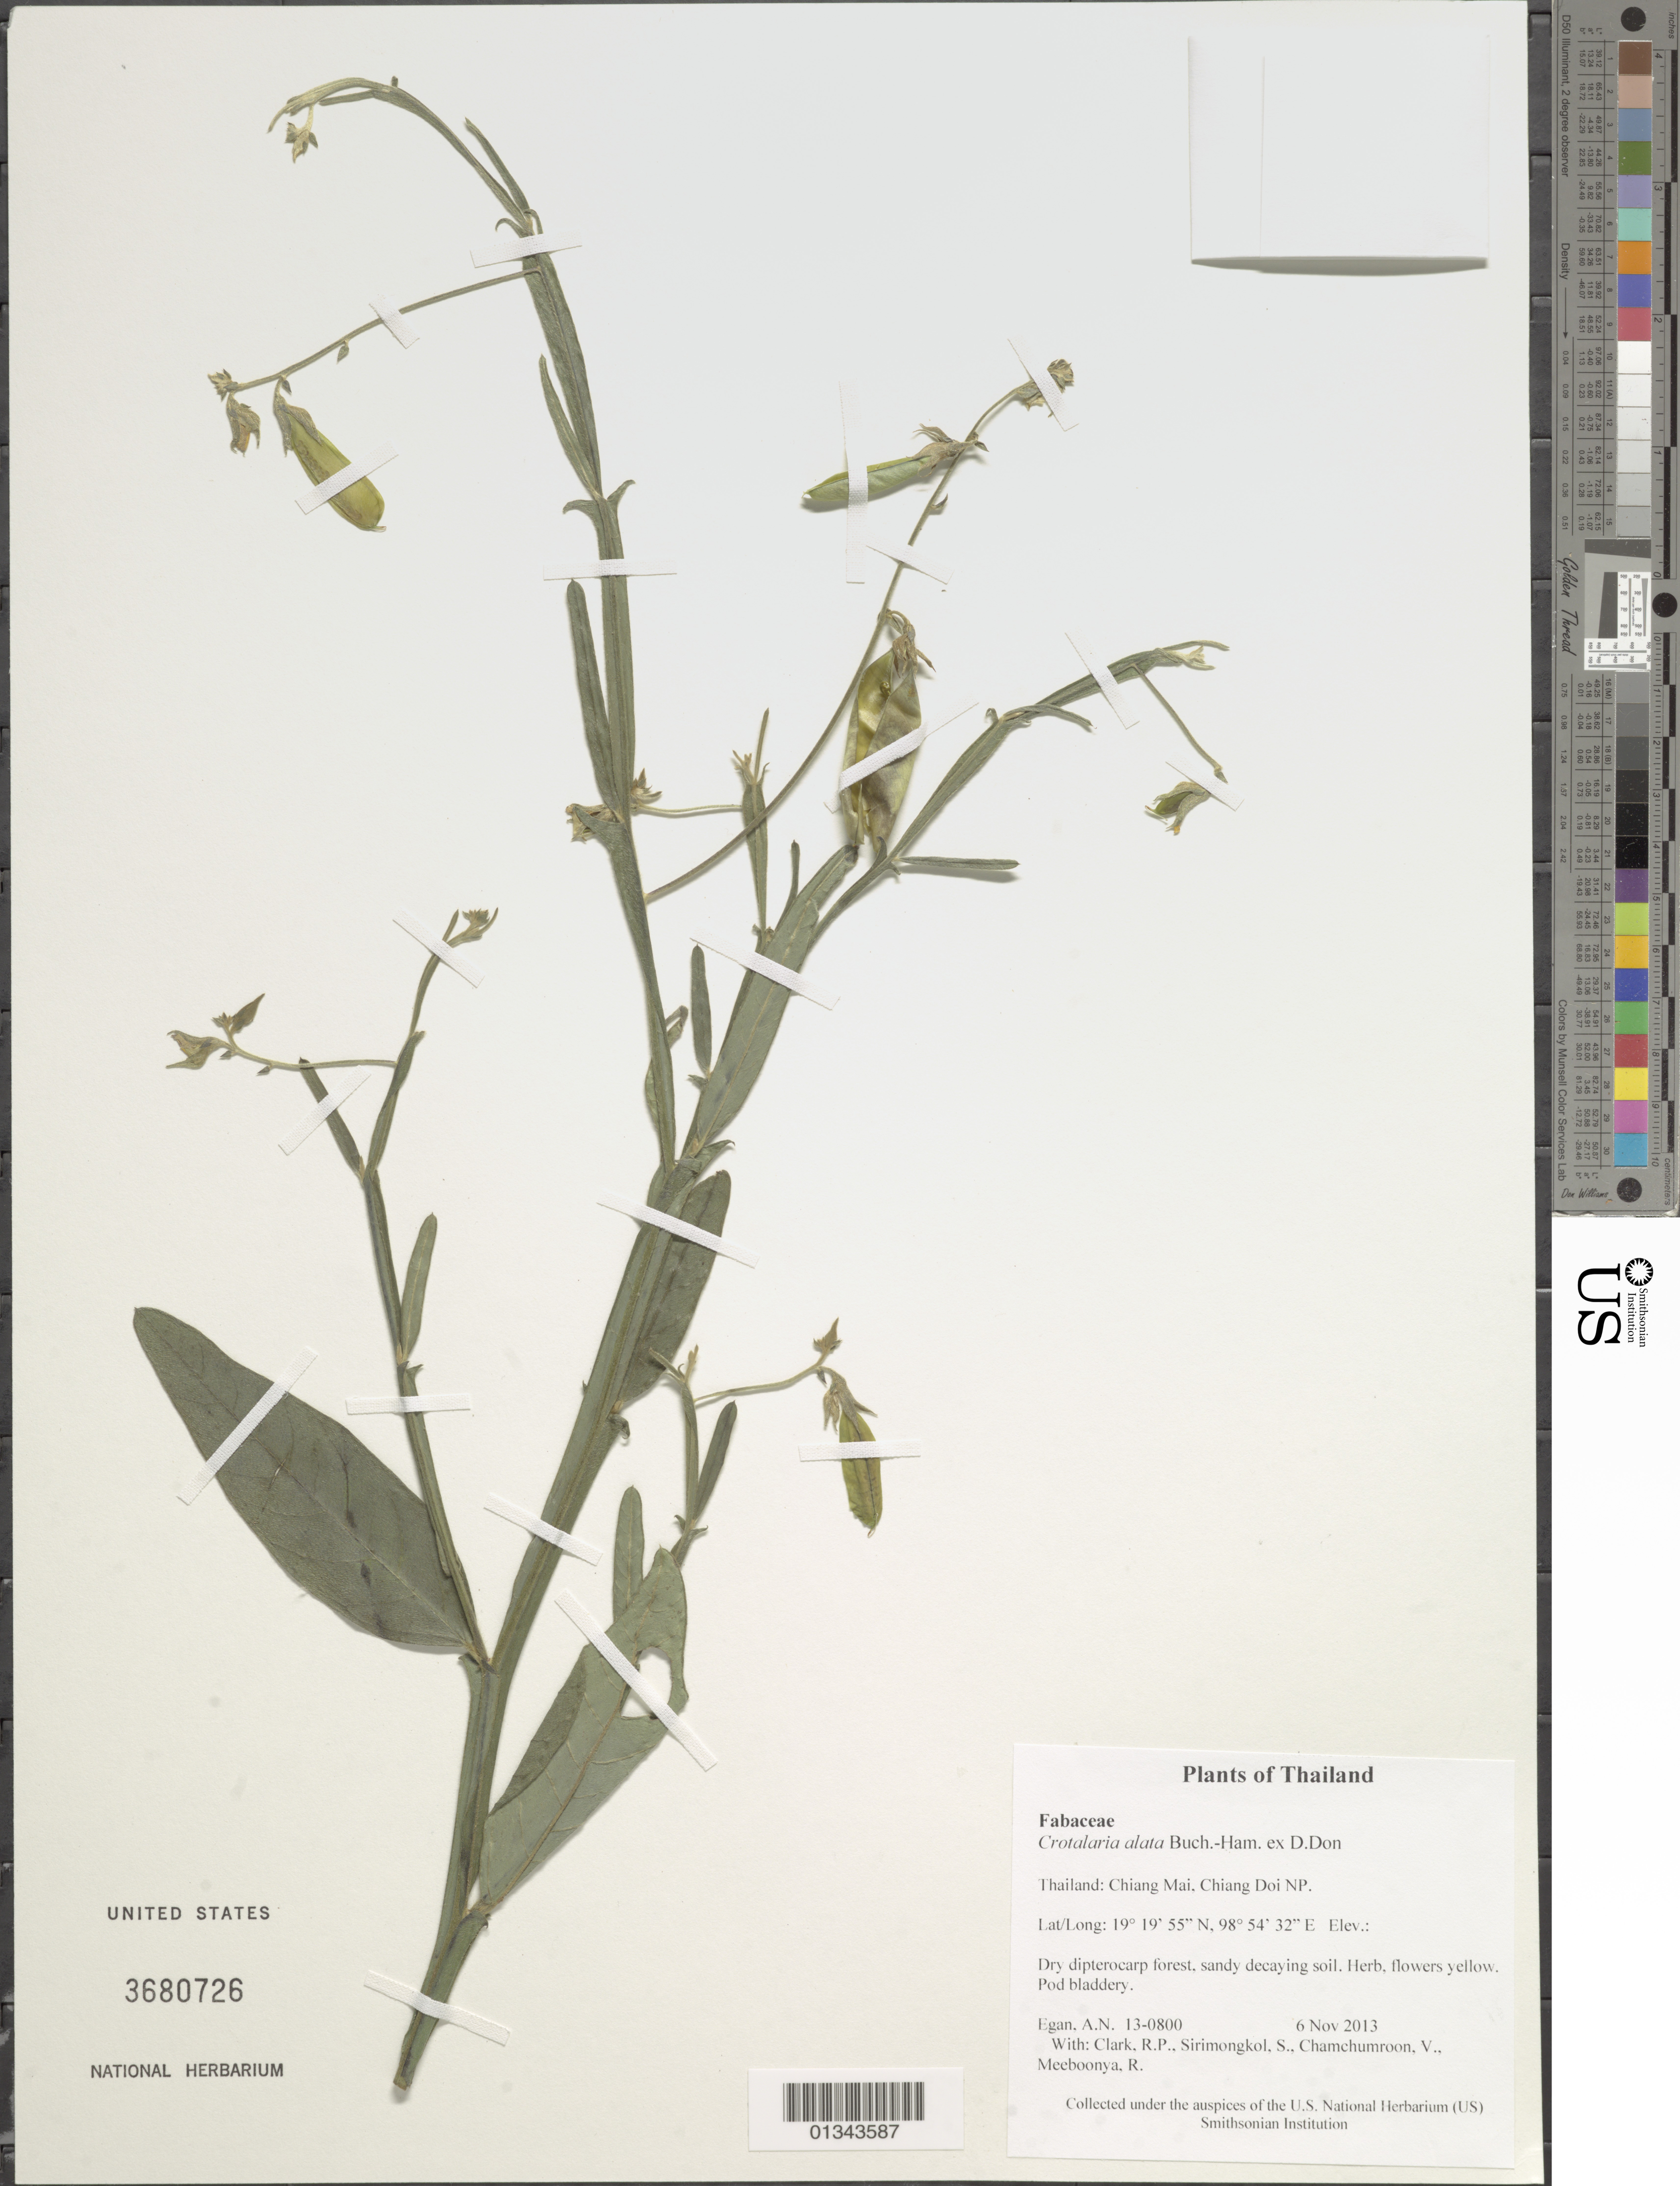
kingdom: Plantae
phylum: Tracheophyta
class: Magnoliopsida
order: Fabales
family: Fabaceae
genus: Crotalaria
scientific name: Crotalaria alata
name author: Buch.-Ham. ex D. Don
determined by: Egan, Ashley N., (US), Smithsonian Institution - National Museum of Natural History (UNITED STATES)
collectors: A. N. Egan, R. P. Clark, S. Sirimongkol, V. Chamchumroon & R. Meeboonya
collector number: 13-0800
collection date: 2013-11-06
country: Thailand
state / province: Chiang Mai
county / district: Mueang Chiang Mai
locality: Chiang Doi NP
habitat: Dry dipterocarp forest, sandy decaying soil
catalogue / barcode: US 3680726